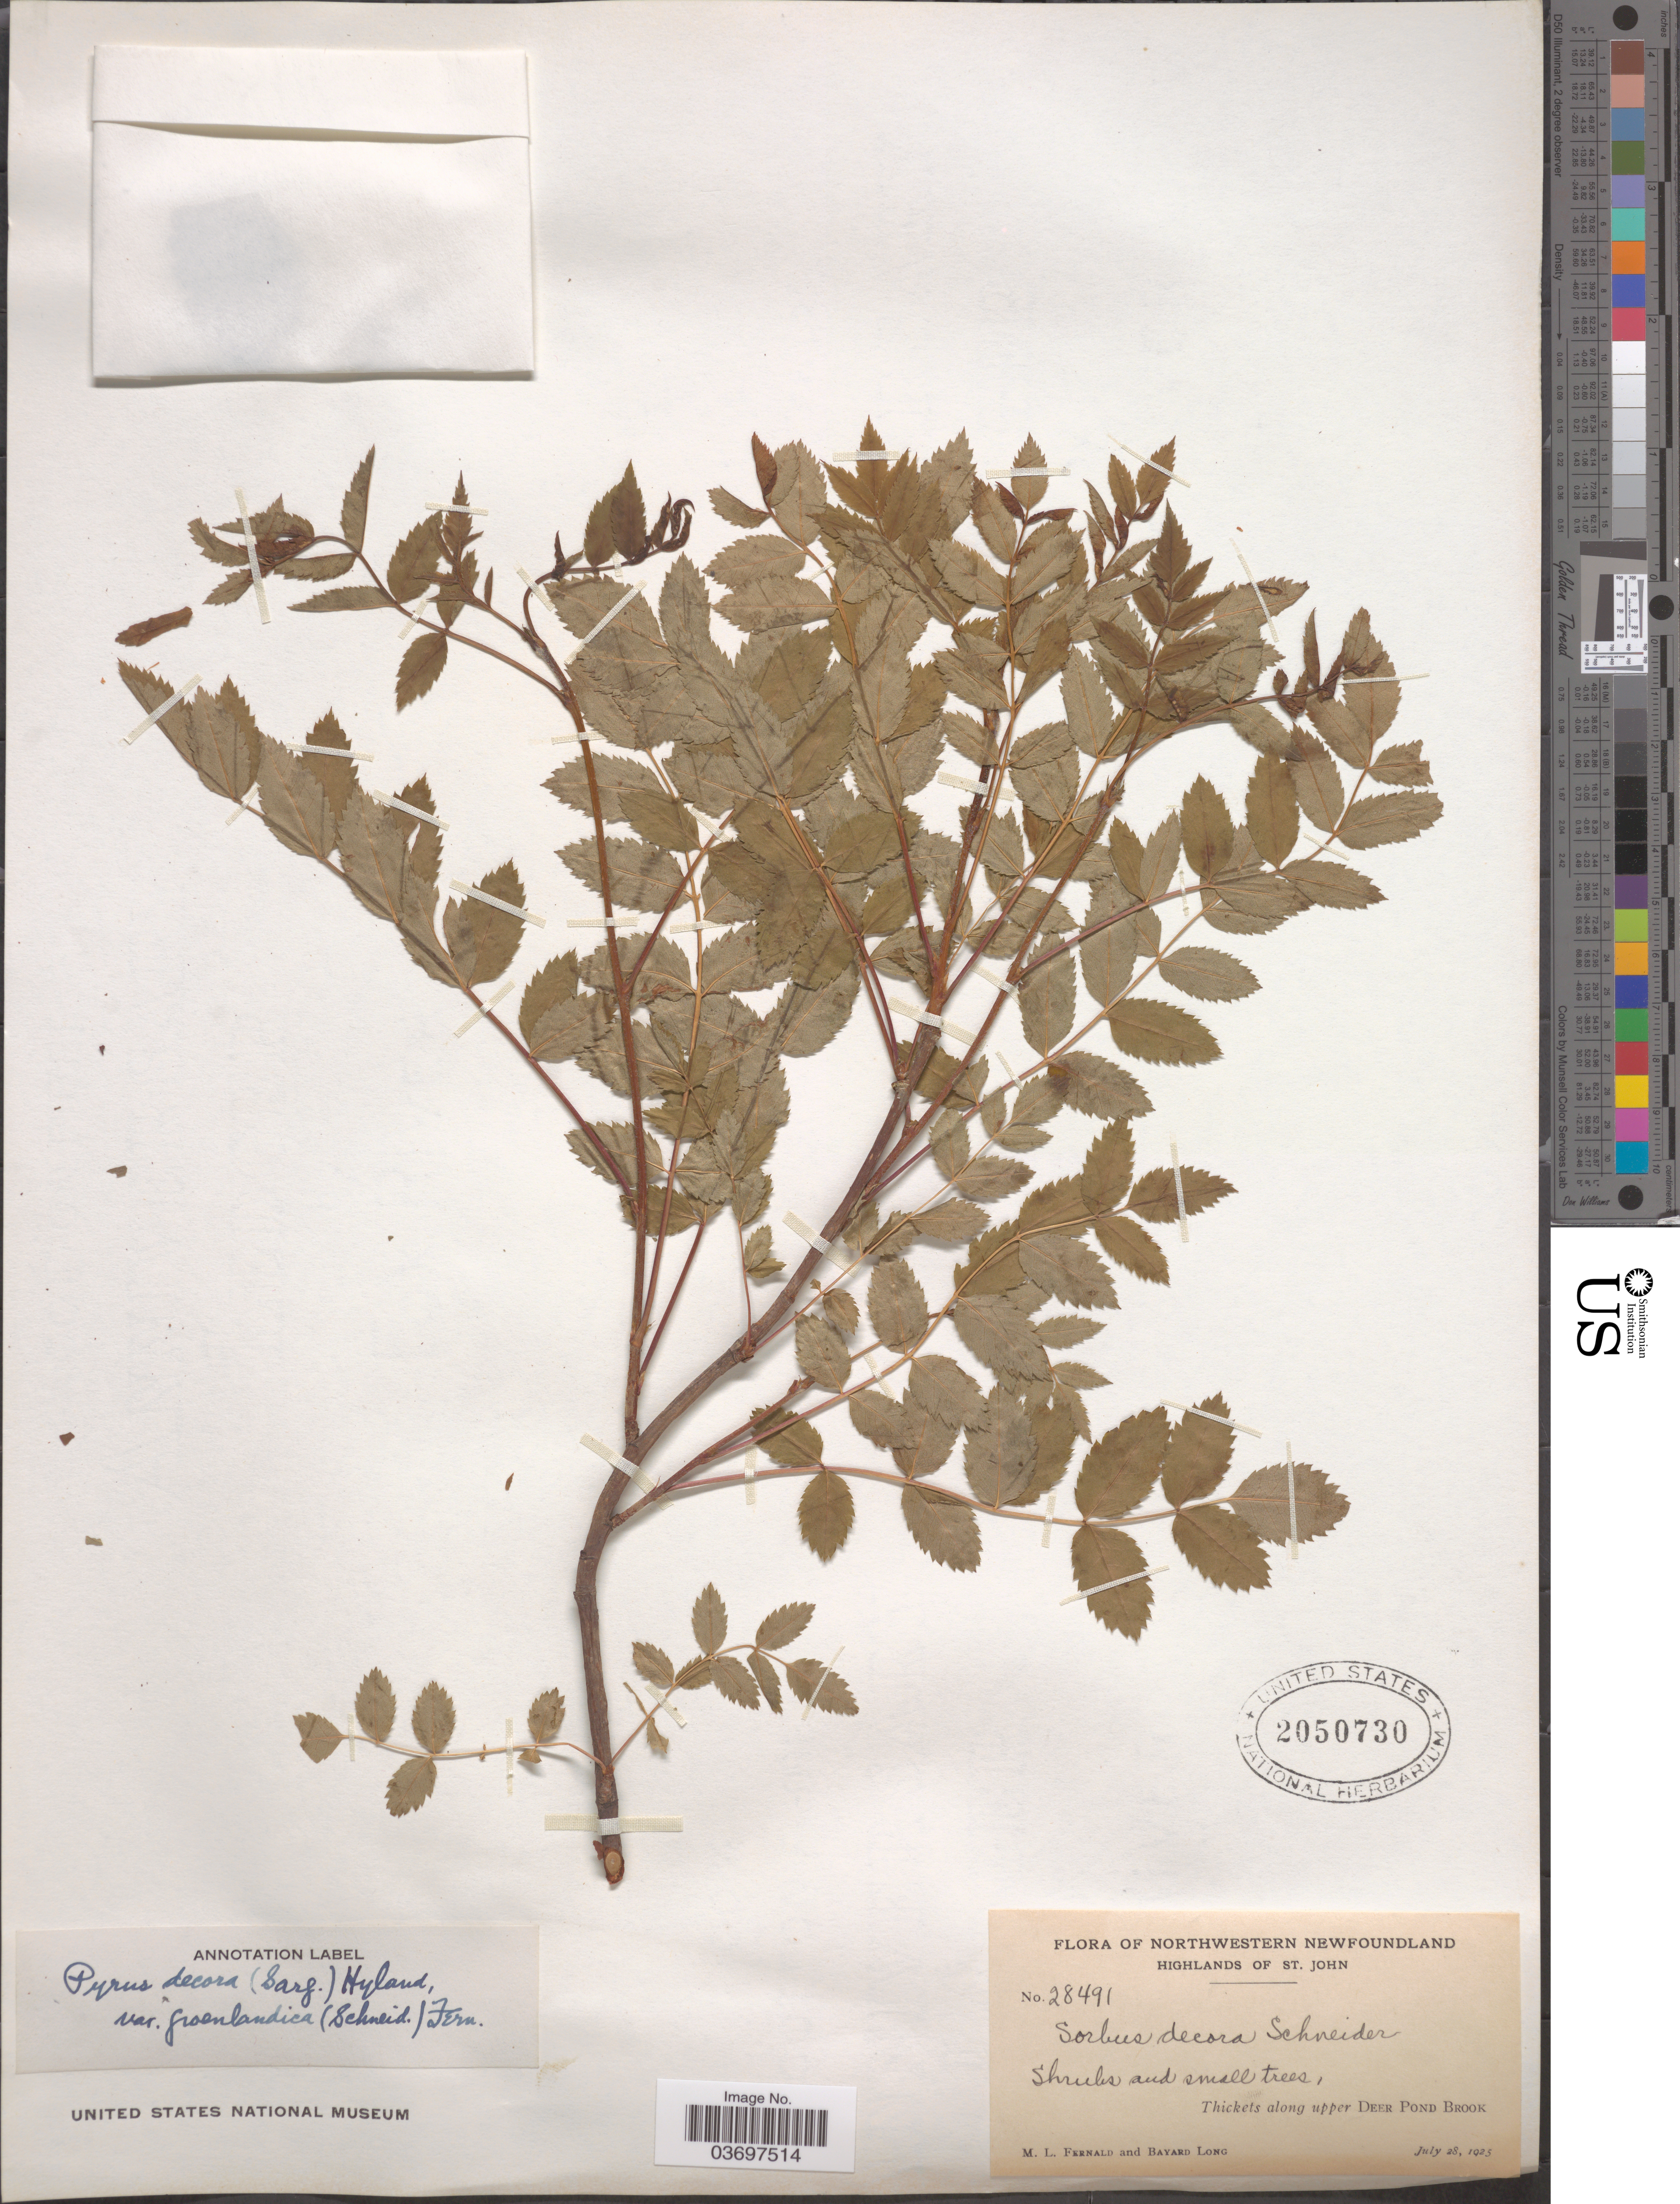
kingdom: Plantae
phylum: Tracheophyta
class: Magnoliopsida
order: Rosales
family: Rosaceae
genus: Sorbus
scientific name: Sorbus decora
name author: (Sarg.) C.K. Schneid.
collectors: M. L. Fernald & B. Long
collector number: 28491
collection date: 1925-07-28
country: Canada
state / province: Newfoundland and Labrador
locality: Northwestern Newfoundland. Highlands of St. John. Along upper Deer Pond Brook.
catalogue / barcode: US 2050730